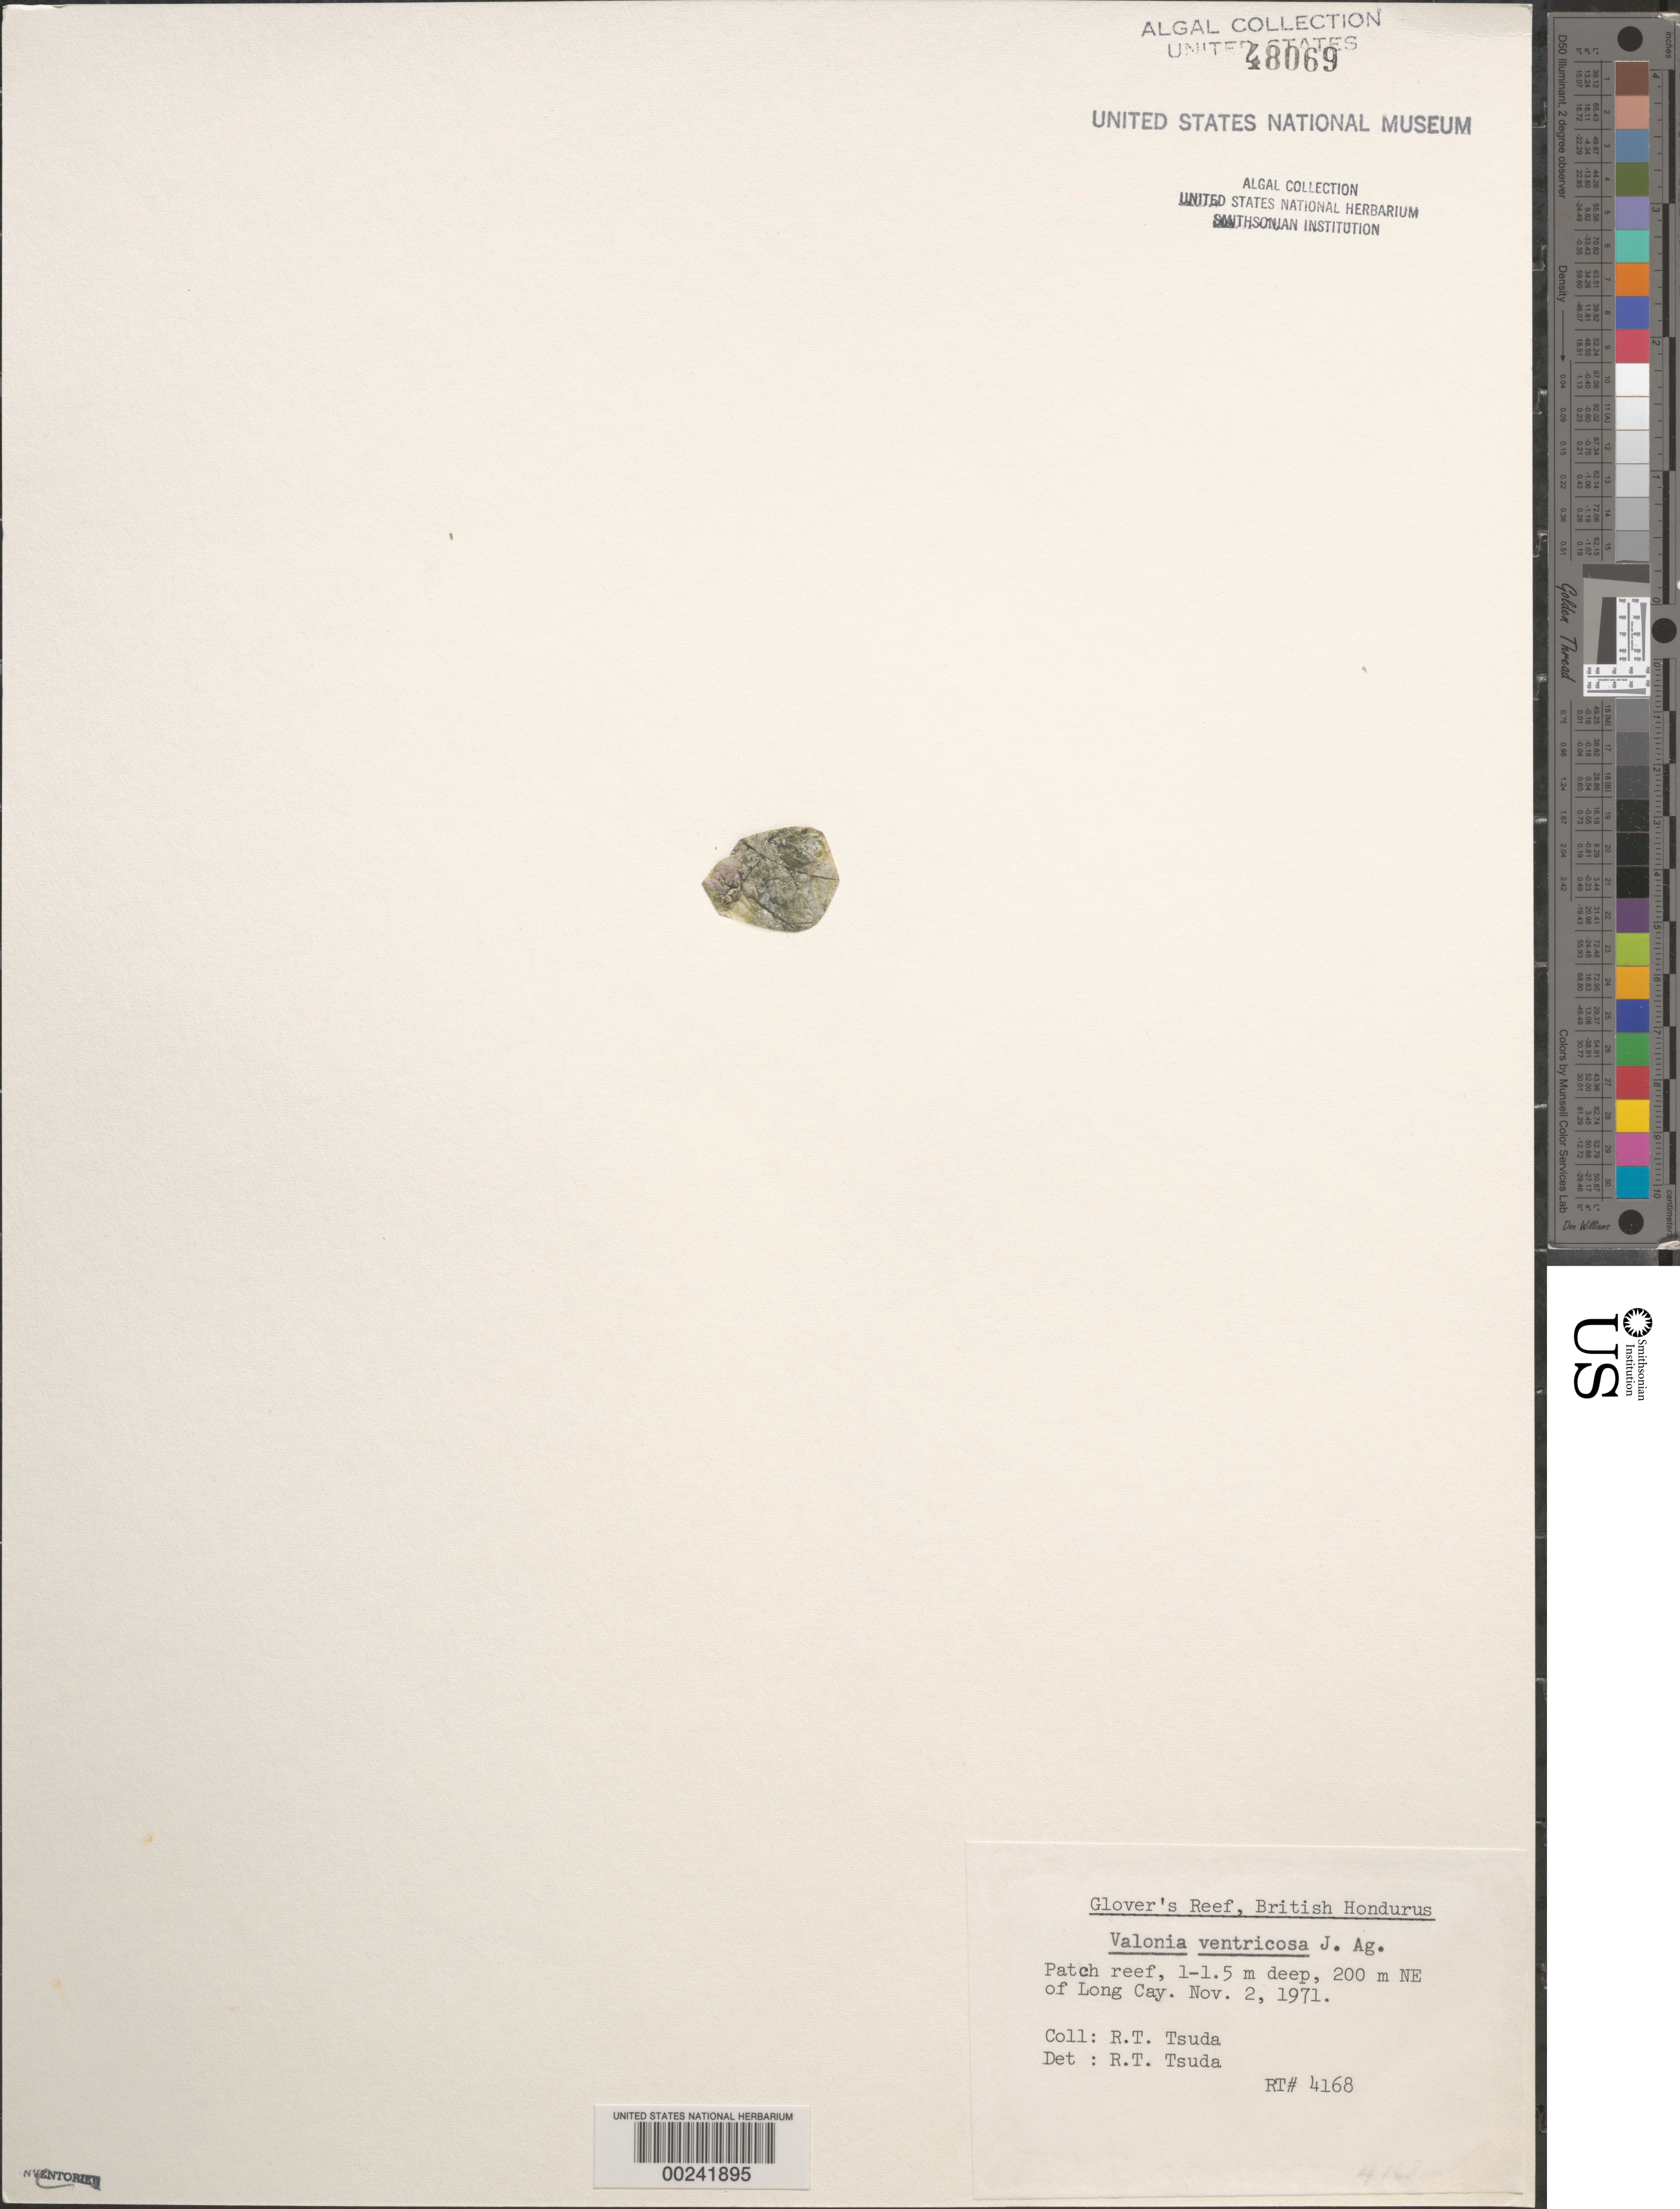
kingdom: Plantae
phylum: Chlorophyta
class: Ulvophyceae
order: Siphonocladales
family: Valoniaceae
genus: Valonia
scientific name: Valonia ventricosa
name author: J. Agardh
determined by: Tsuda, R. T.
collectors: R. Tsuda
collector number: Rt 4168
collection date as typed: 02 Nov 1971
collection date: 1971-11-02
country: Belize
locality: Glover's Reef, northeast of Long Cay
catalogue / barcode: US 48069